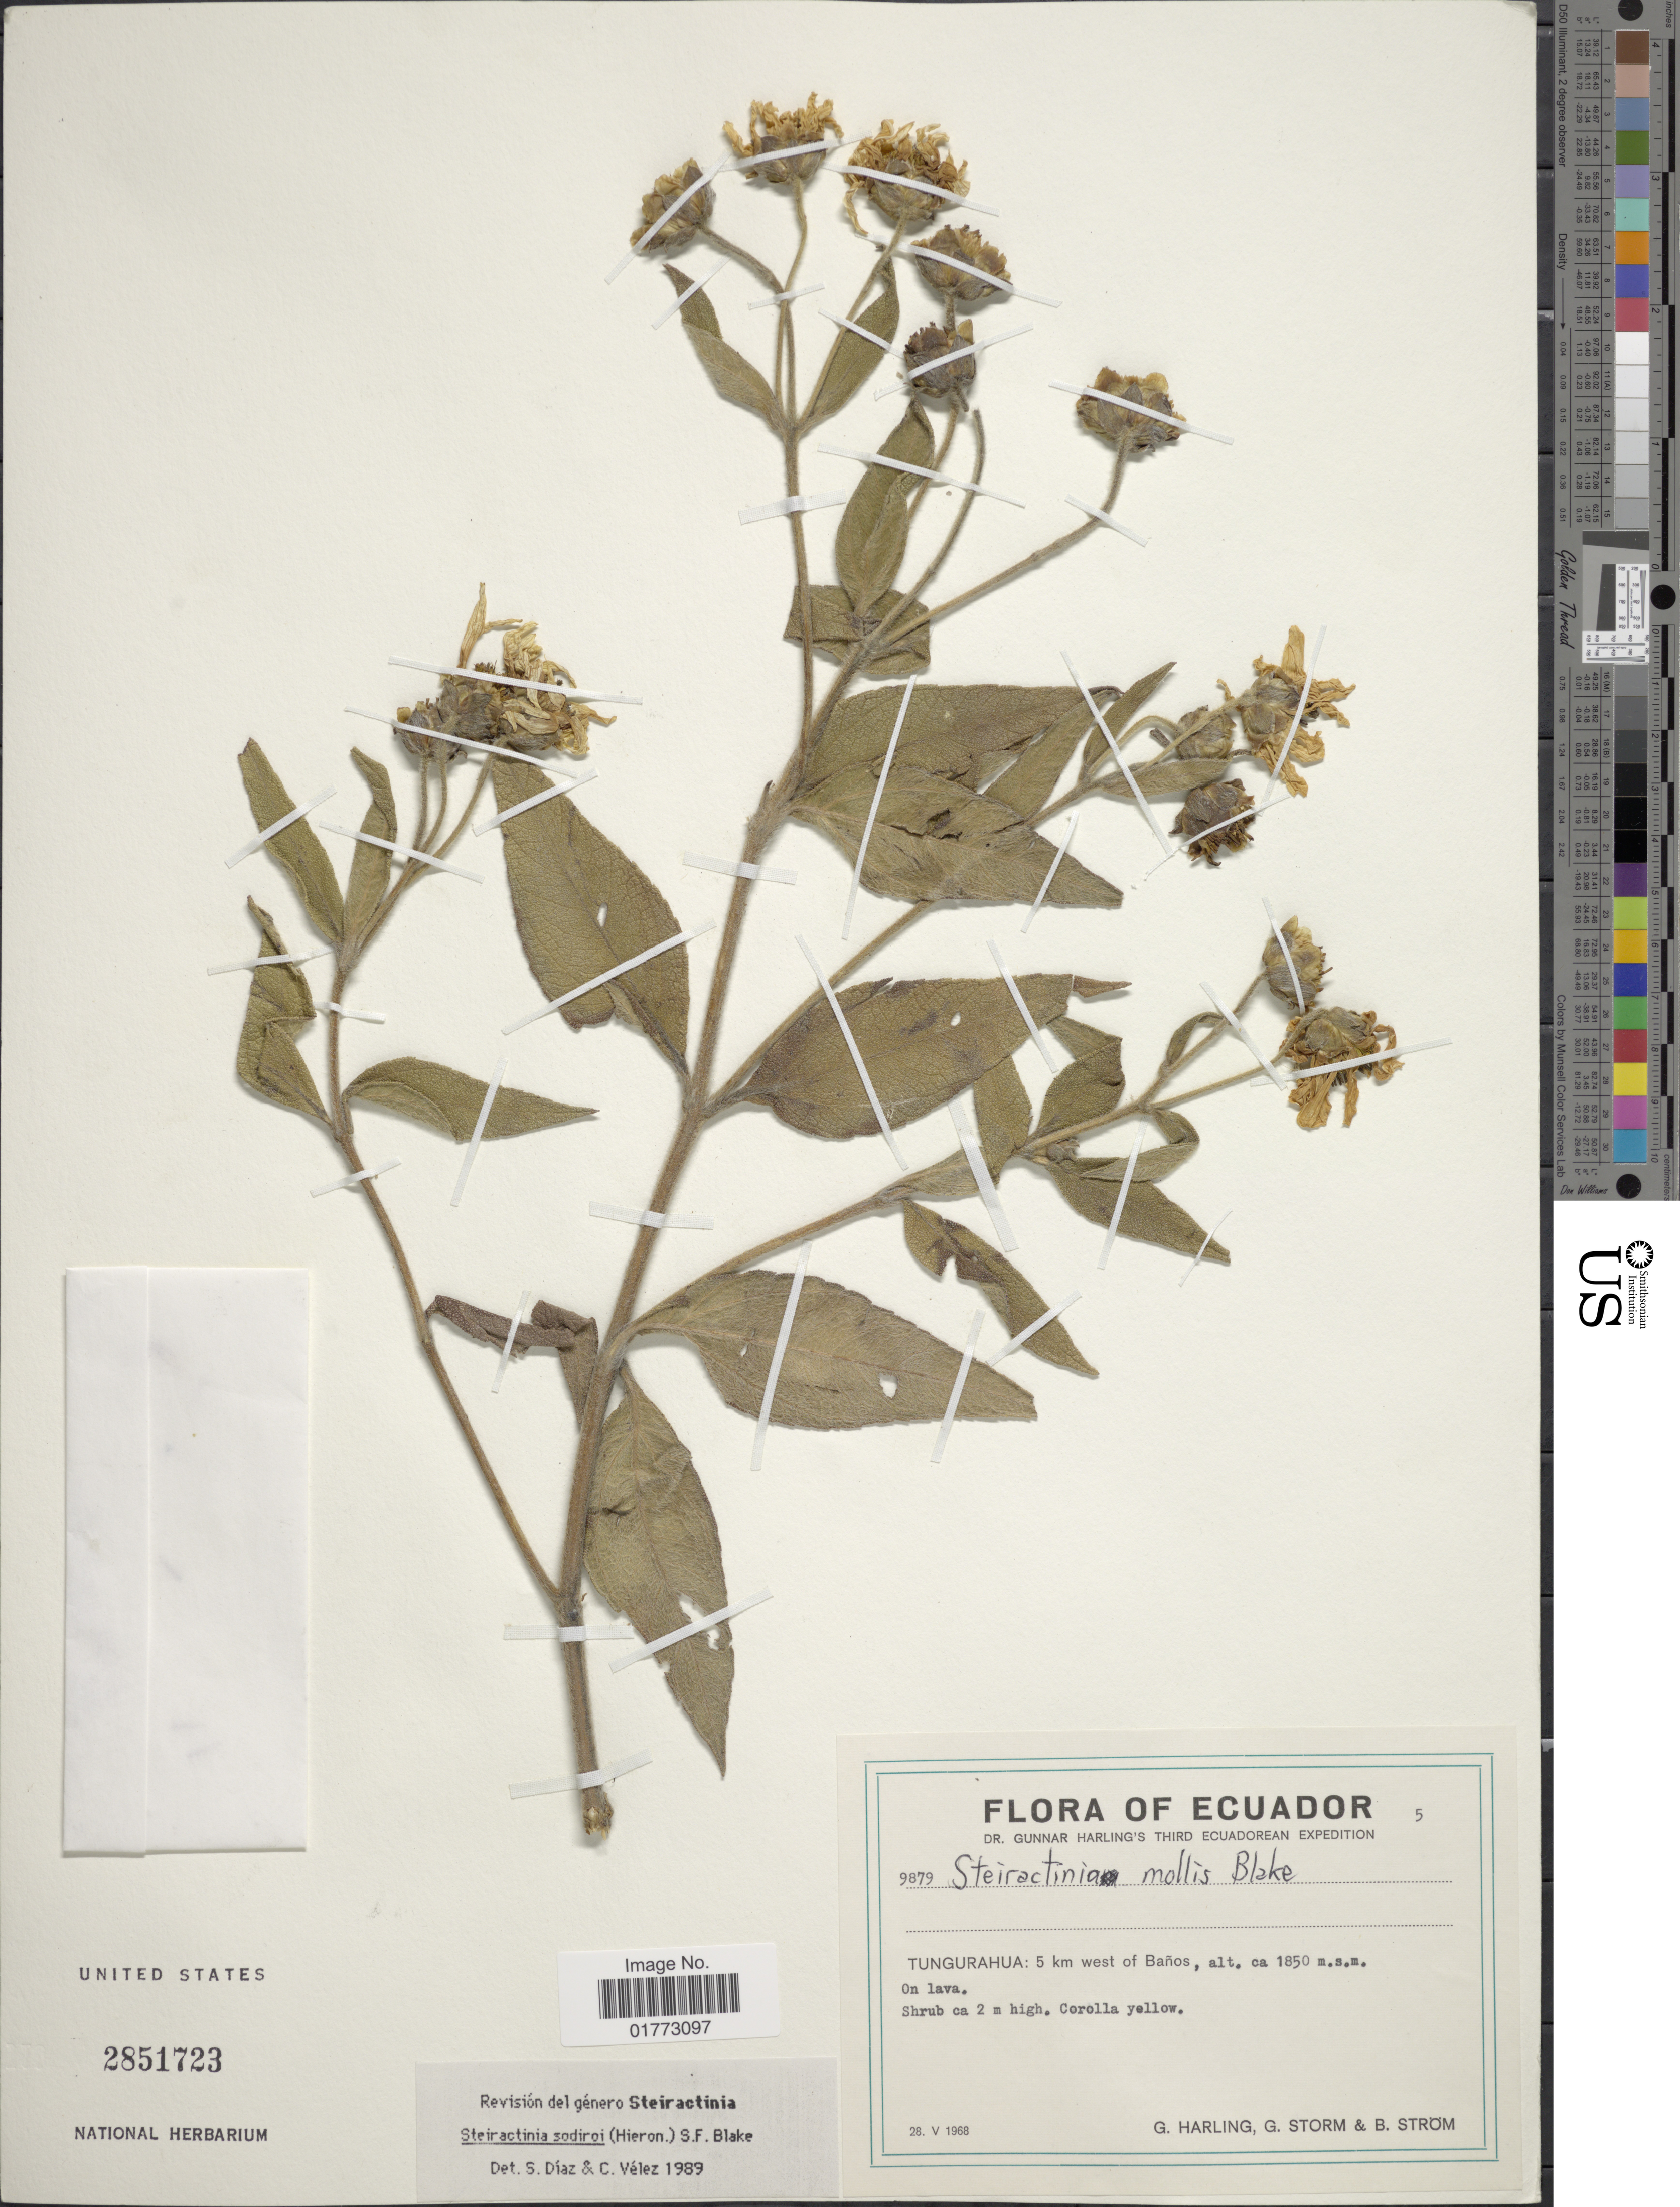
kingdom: Plantae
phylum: Tracheophyta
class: Magnoliopsida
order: Asterales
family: Asteraceae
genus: Steiractinia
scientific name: Steiractinia sodiroi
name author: (Hieron. ex Sodiro) S.F. Blake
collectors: G. Harling, G. Storm & B. Ström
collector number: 9879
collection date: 1968-05-28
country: Ecuador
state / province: Tungurahua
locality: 5 km west of Banos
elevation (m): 1850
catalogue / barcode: US 2851723